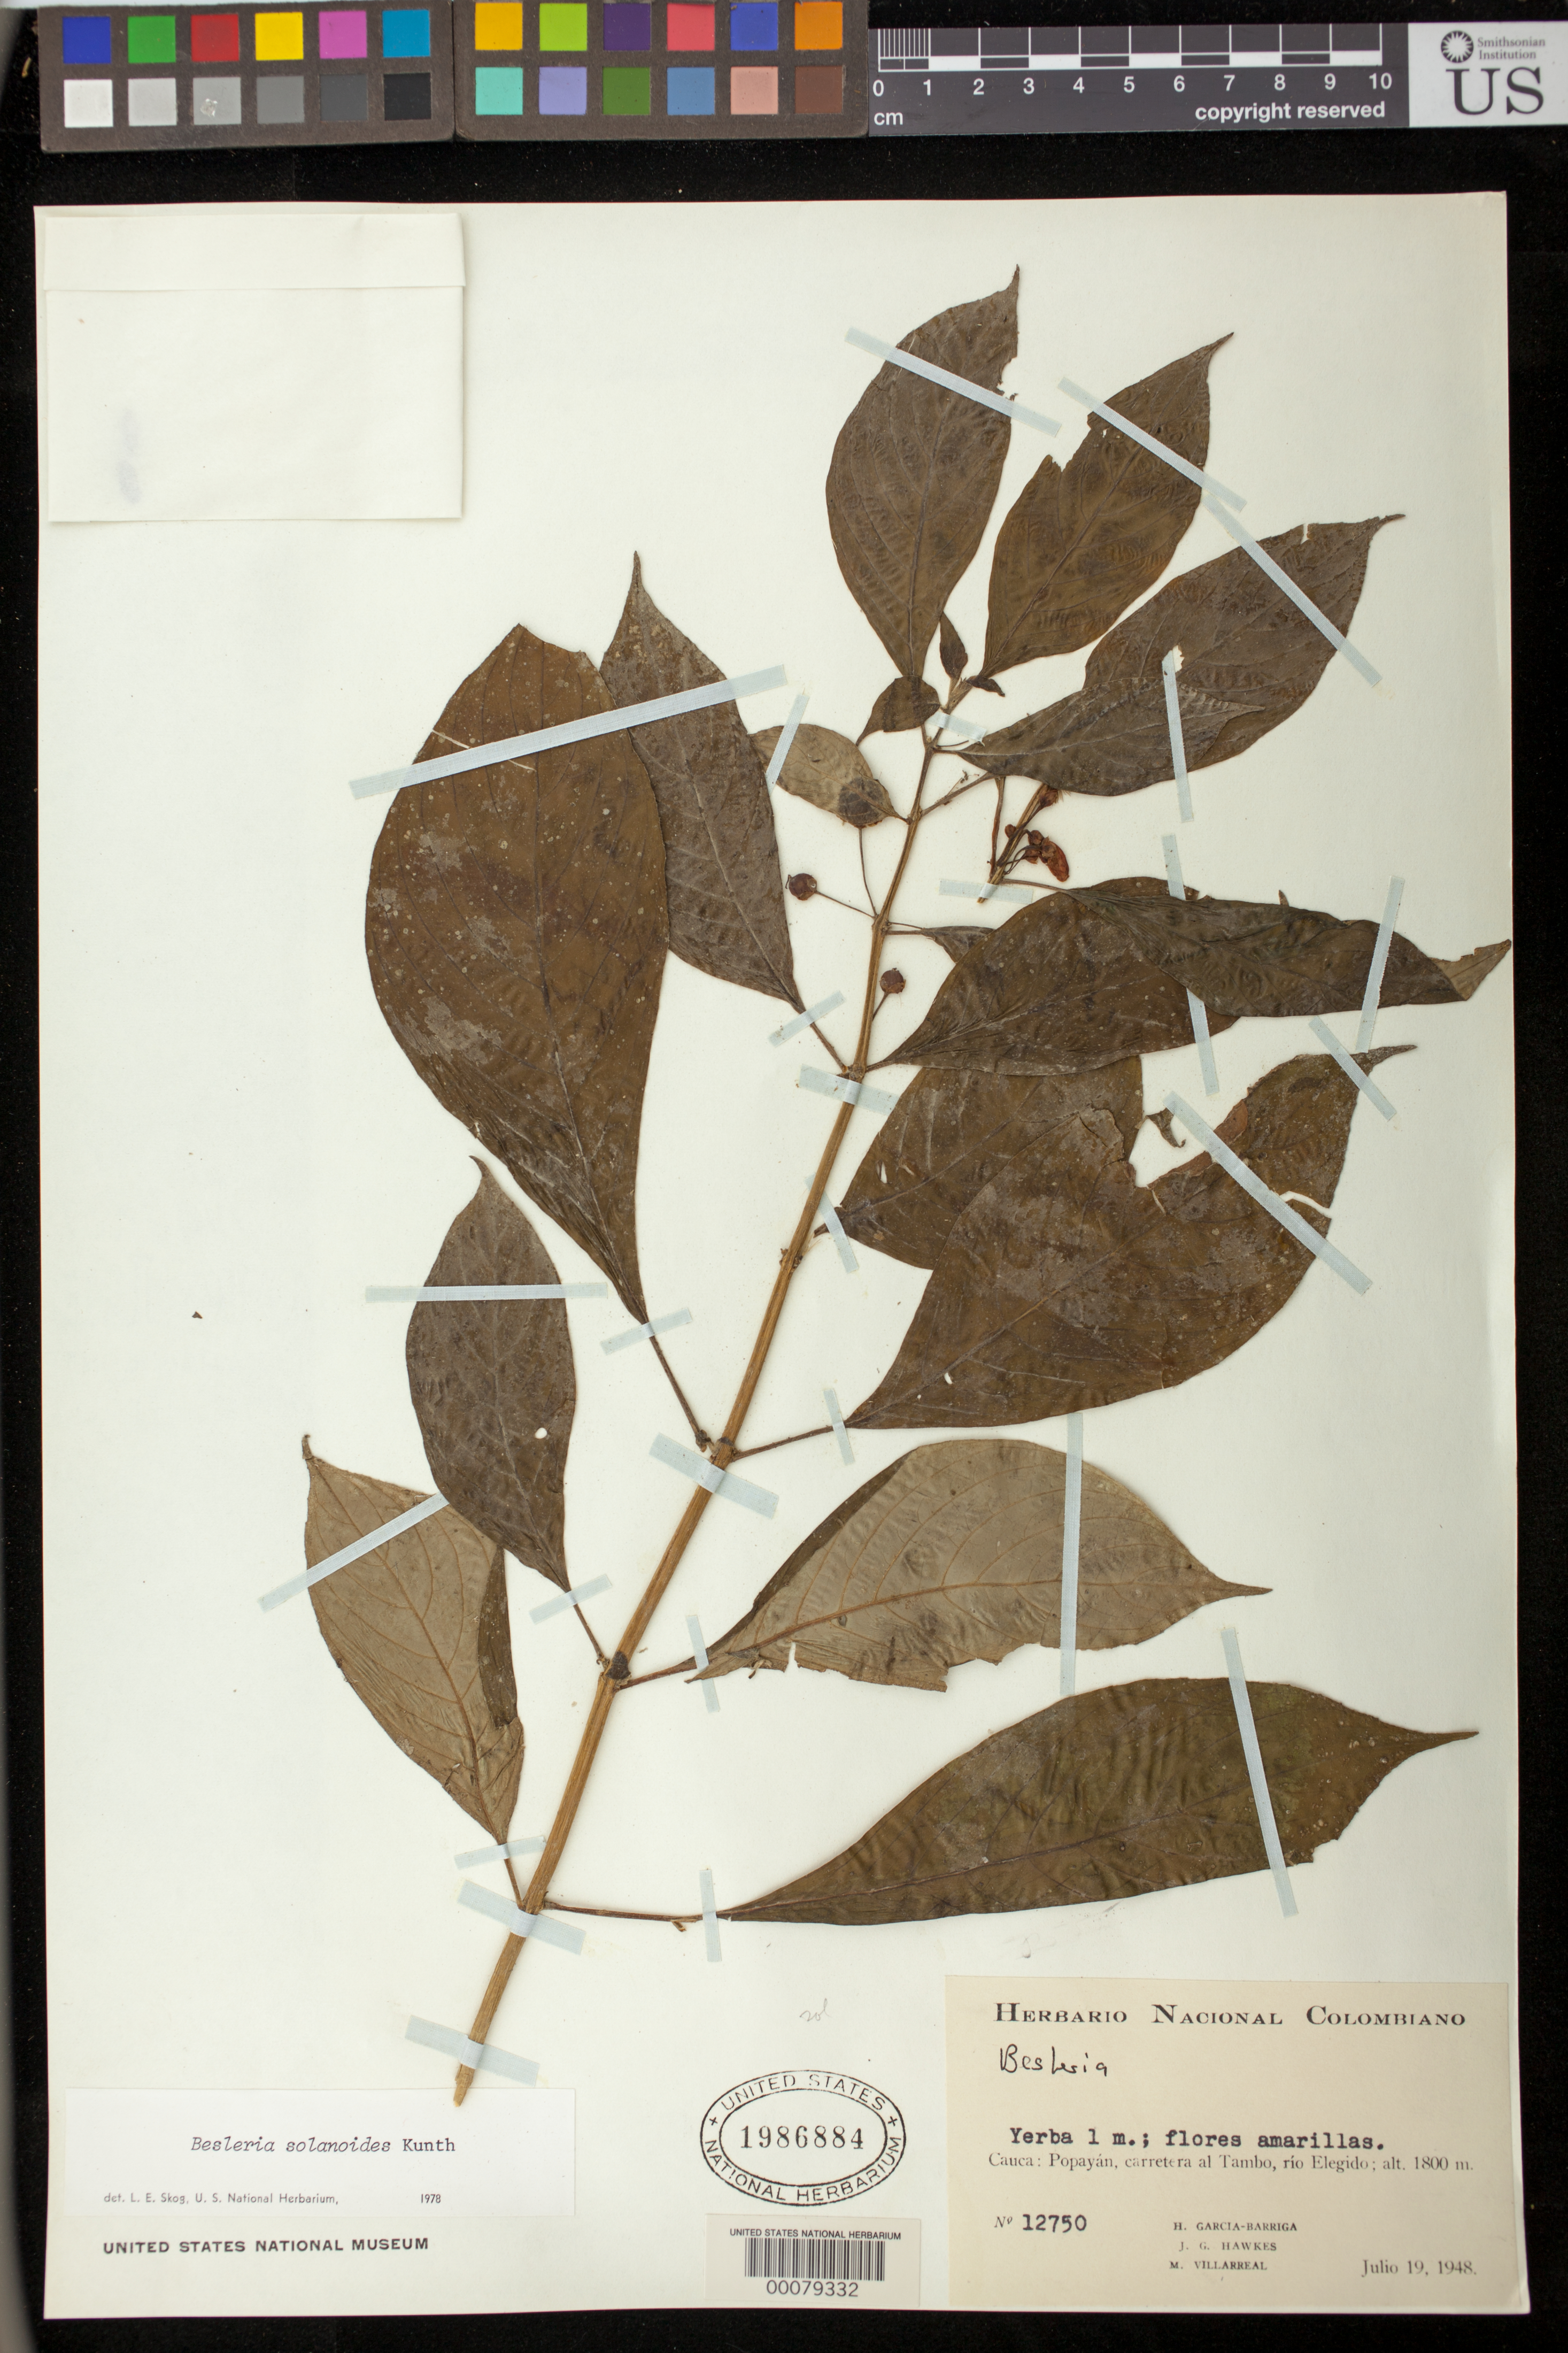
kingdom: Plantae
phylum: Tracheophyta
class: Magnoliopsida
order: Lamiales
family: Gesneriaceae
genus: Besleria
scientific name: Besleria solanoides var. solanoides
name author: Kunth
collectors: H. García Barriga & et al.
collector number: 12750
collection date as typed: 19 Jul 1948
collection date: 1948-07-19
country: Colombia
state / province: Cauca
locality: Popayan, highway to Tambo, Rio Elegido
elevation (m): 1800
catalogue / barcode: US 1986884